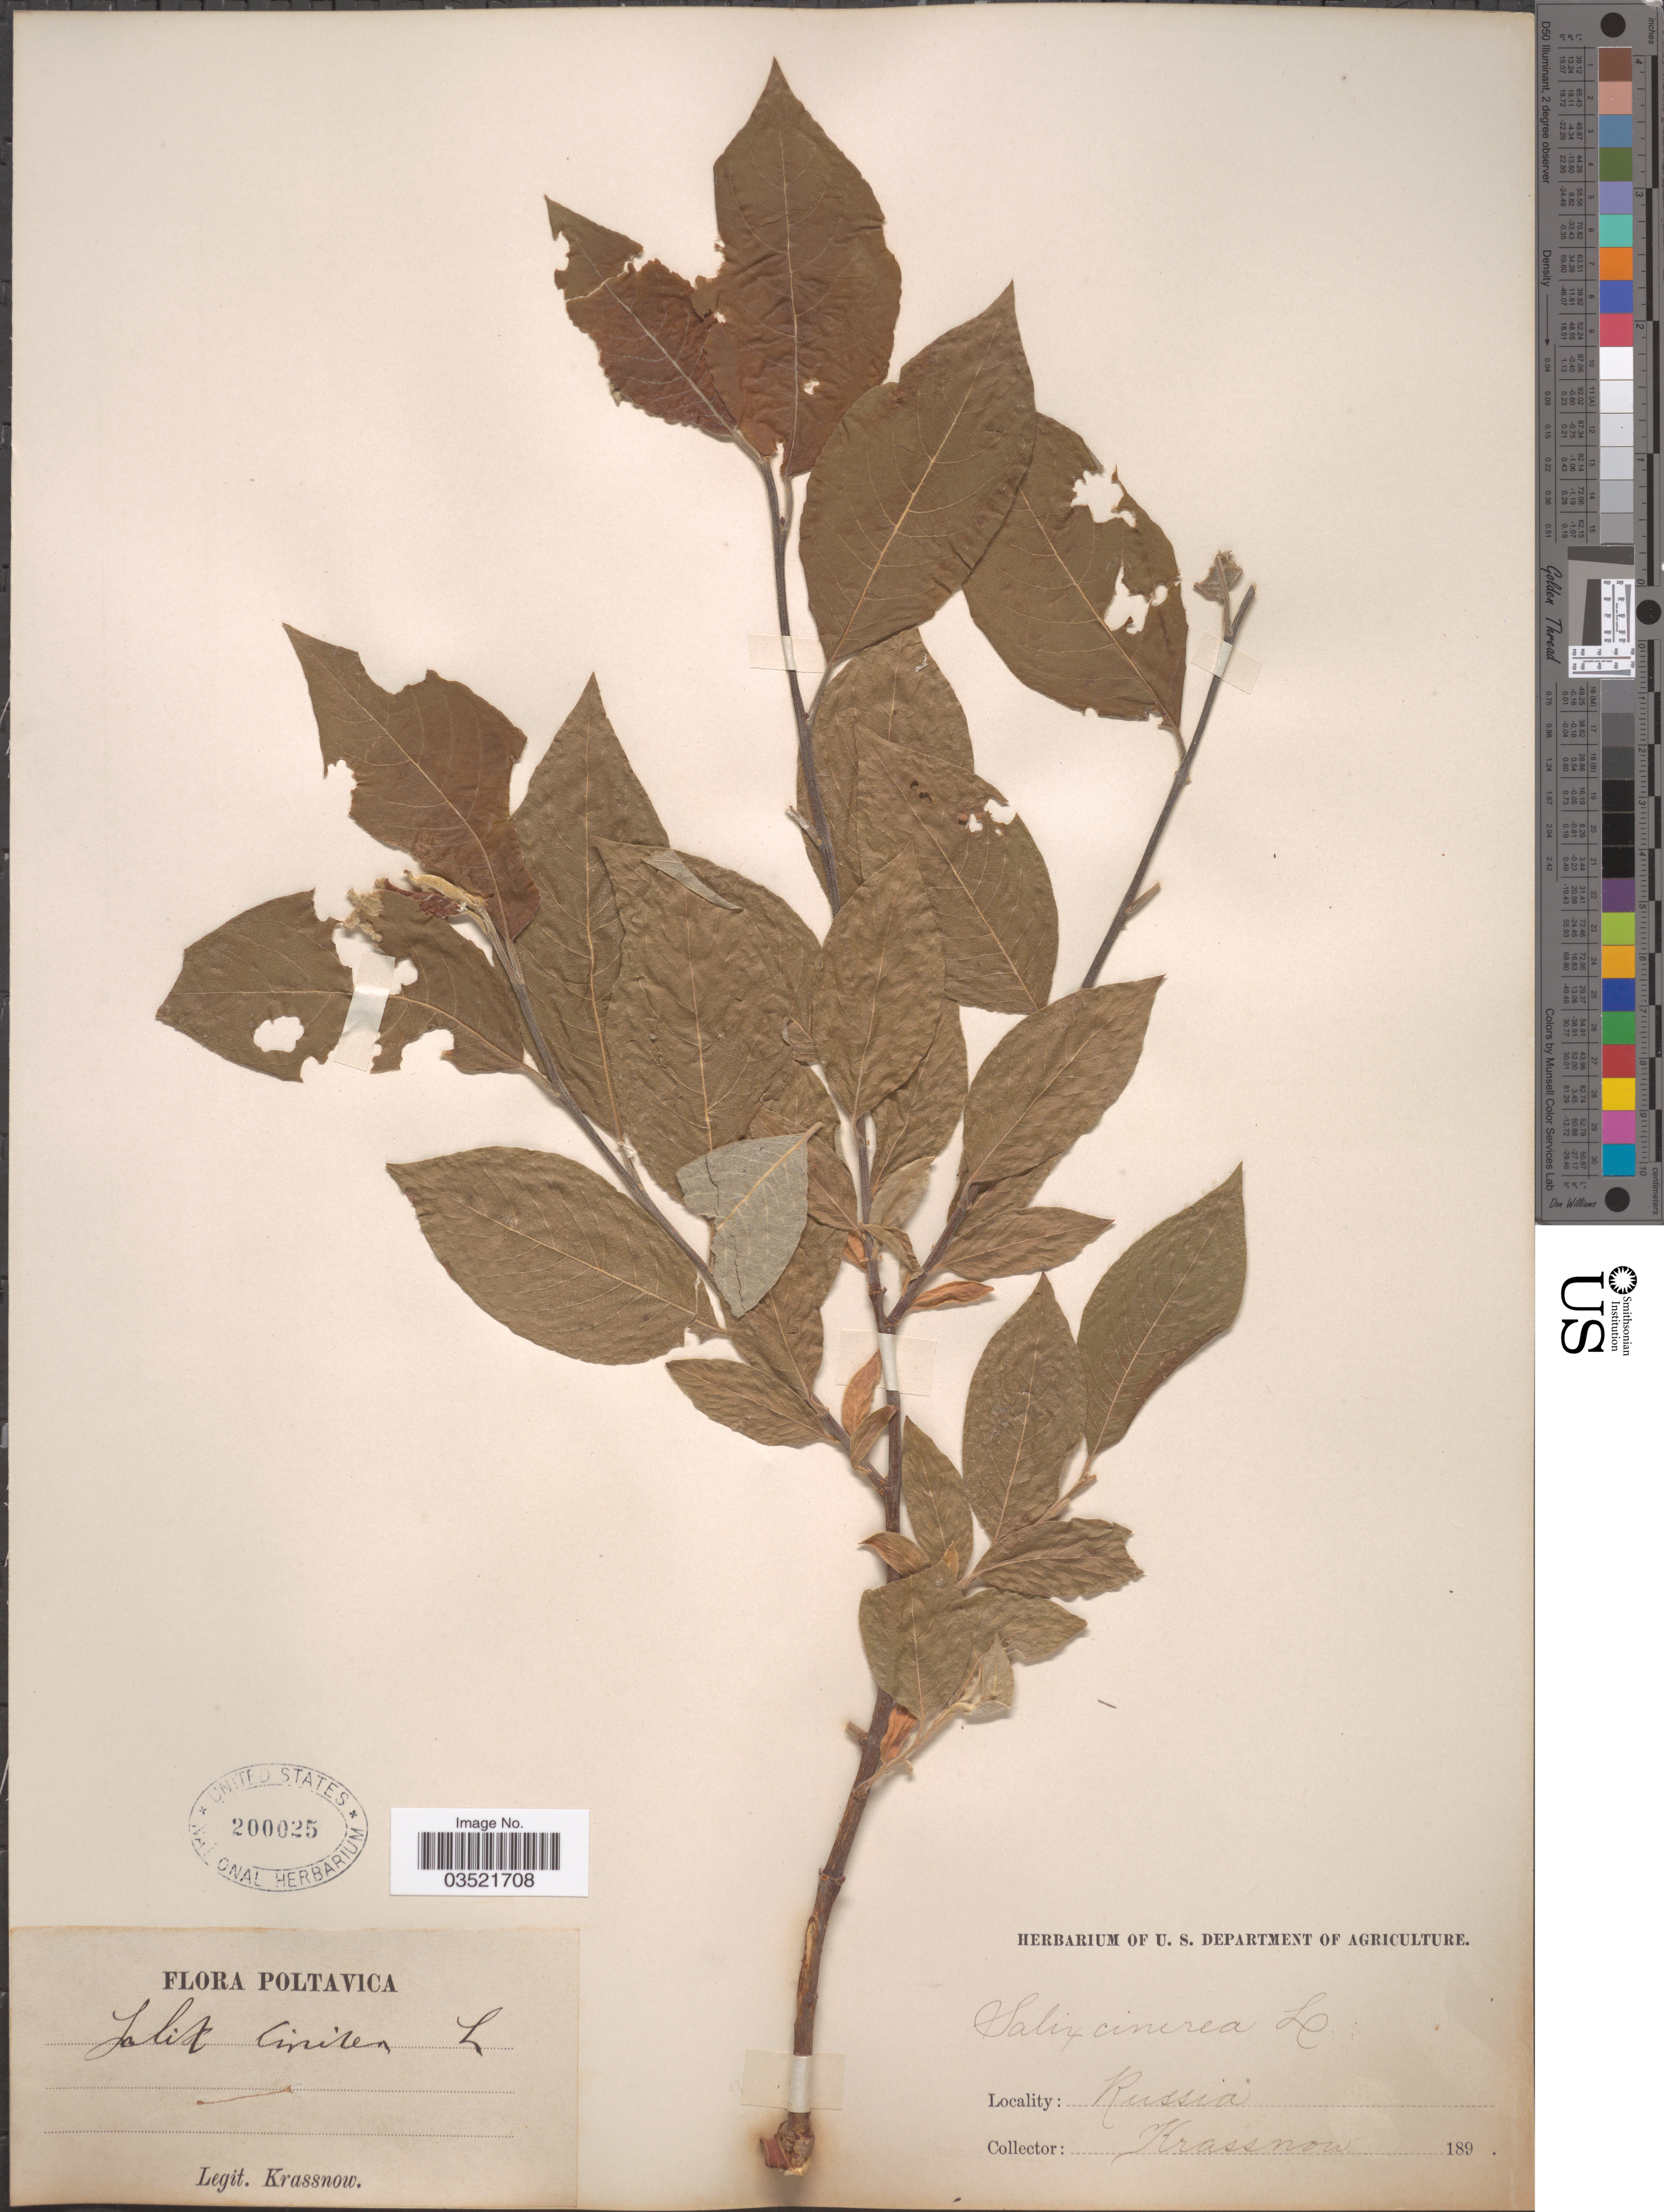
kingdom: Plantae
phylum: Tracheophyta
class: Magnoliopsida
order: Malpighiales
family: Salicaceae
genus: Salix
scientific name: Salix cinerea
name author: L.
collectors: -. Krassnow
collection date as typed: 189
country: Ukraine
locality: Poltavica. Russia.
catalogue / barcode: US 200025